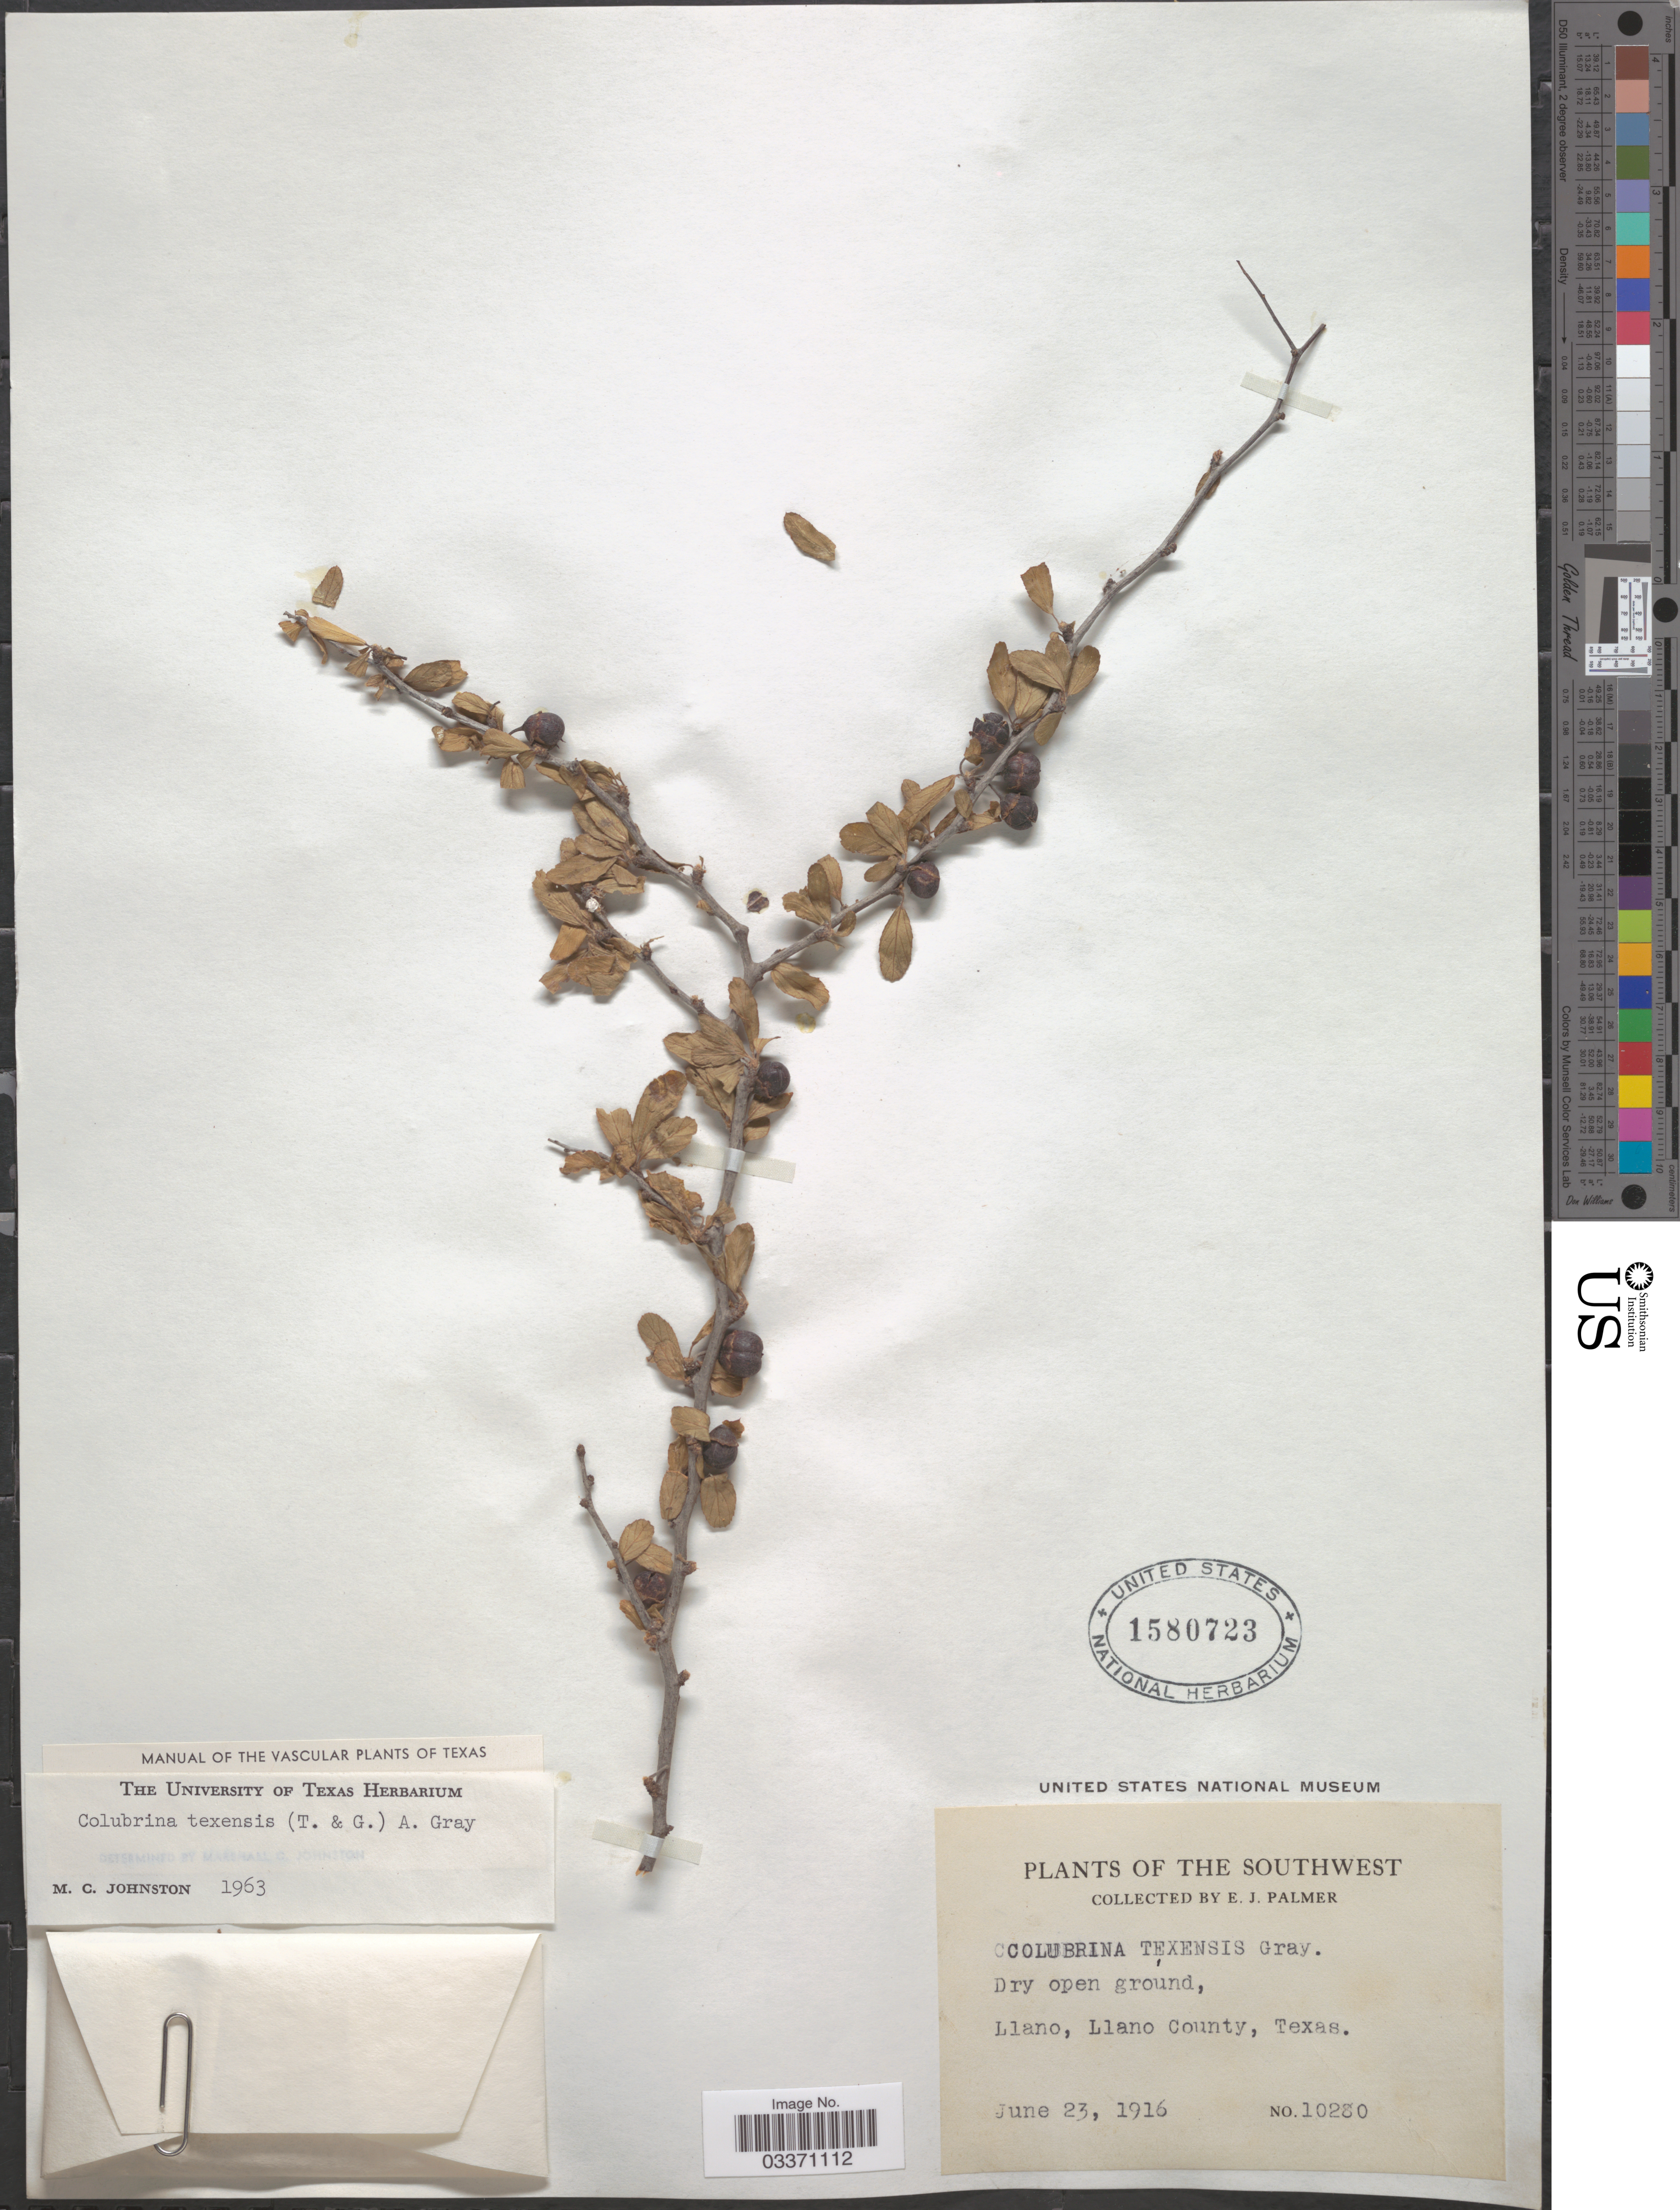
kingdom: Plantae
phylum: Tracheophyta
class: Magnoliopsida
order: Rosales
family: Rhamnaceae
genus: Colubrina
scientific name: Colubrina texensis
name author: (Torr. & A. Gray) A. Gray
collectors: E. J. Palmer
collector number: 10280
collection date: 1916-06-23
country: United States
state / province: Texas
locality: The Southwest, Llano, Llano County.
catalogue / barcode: US 1580723